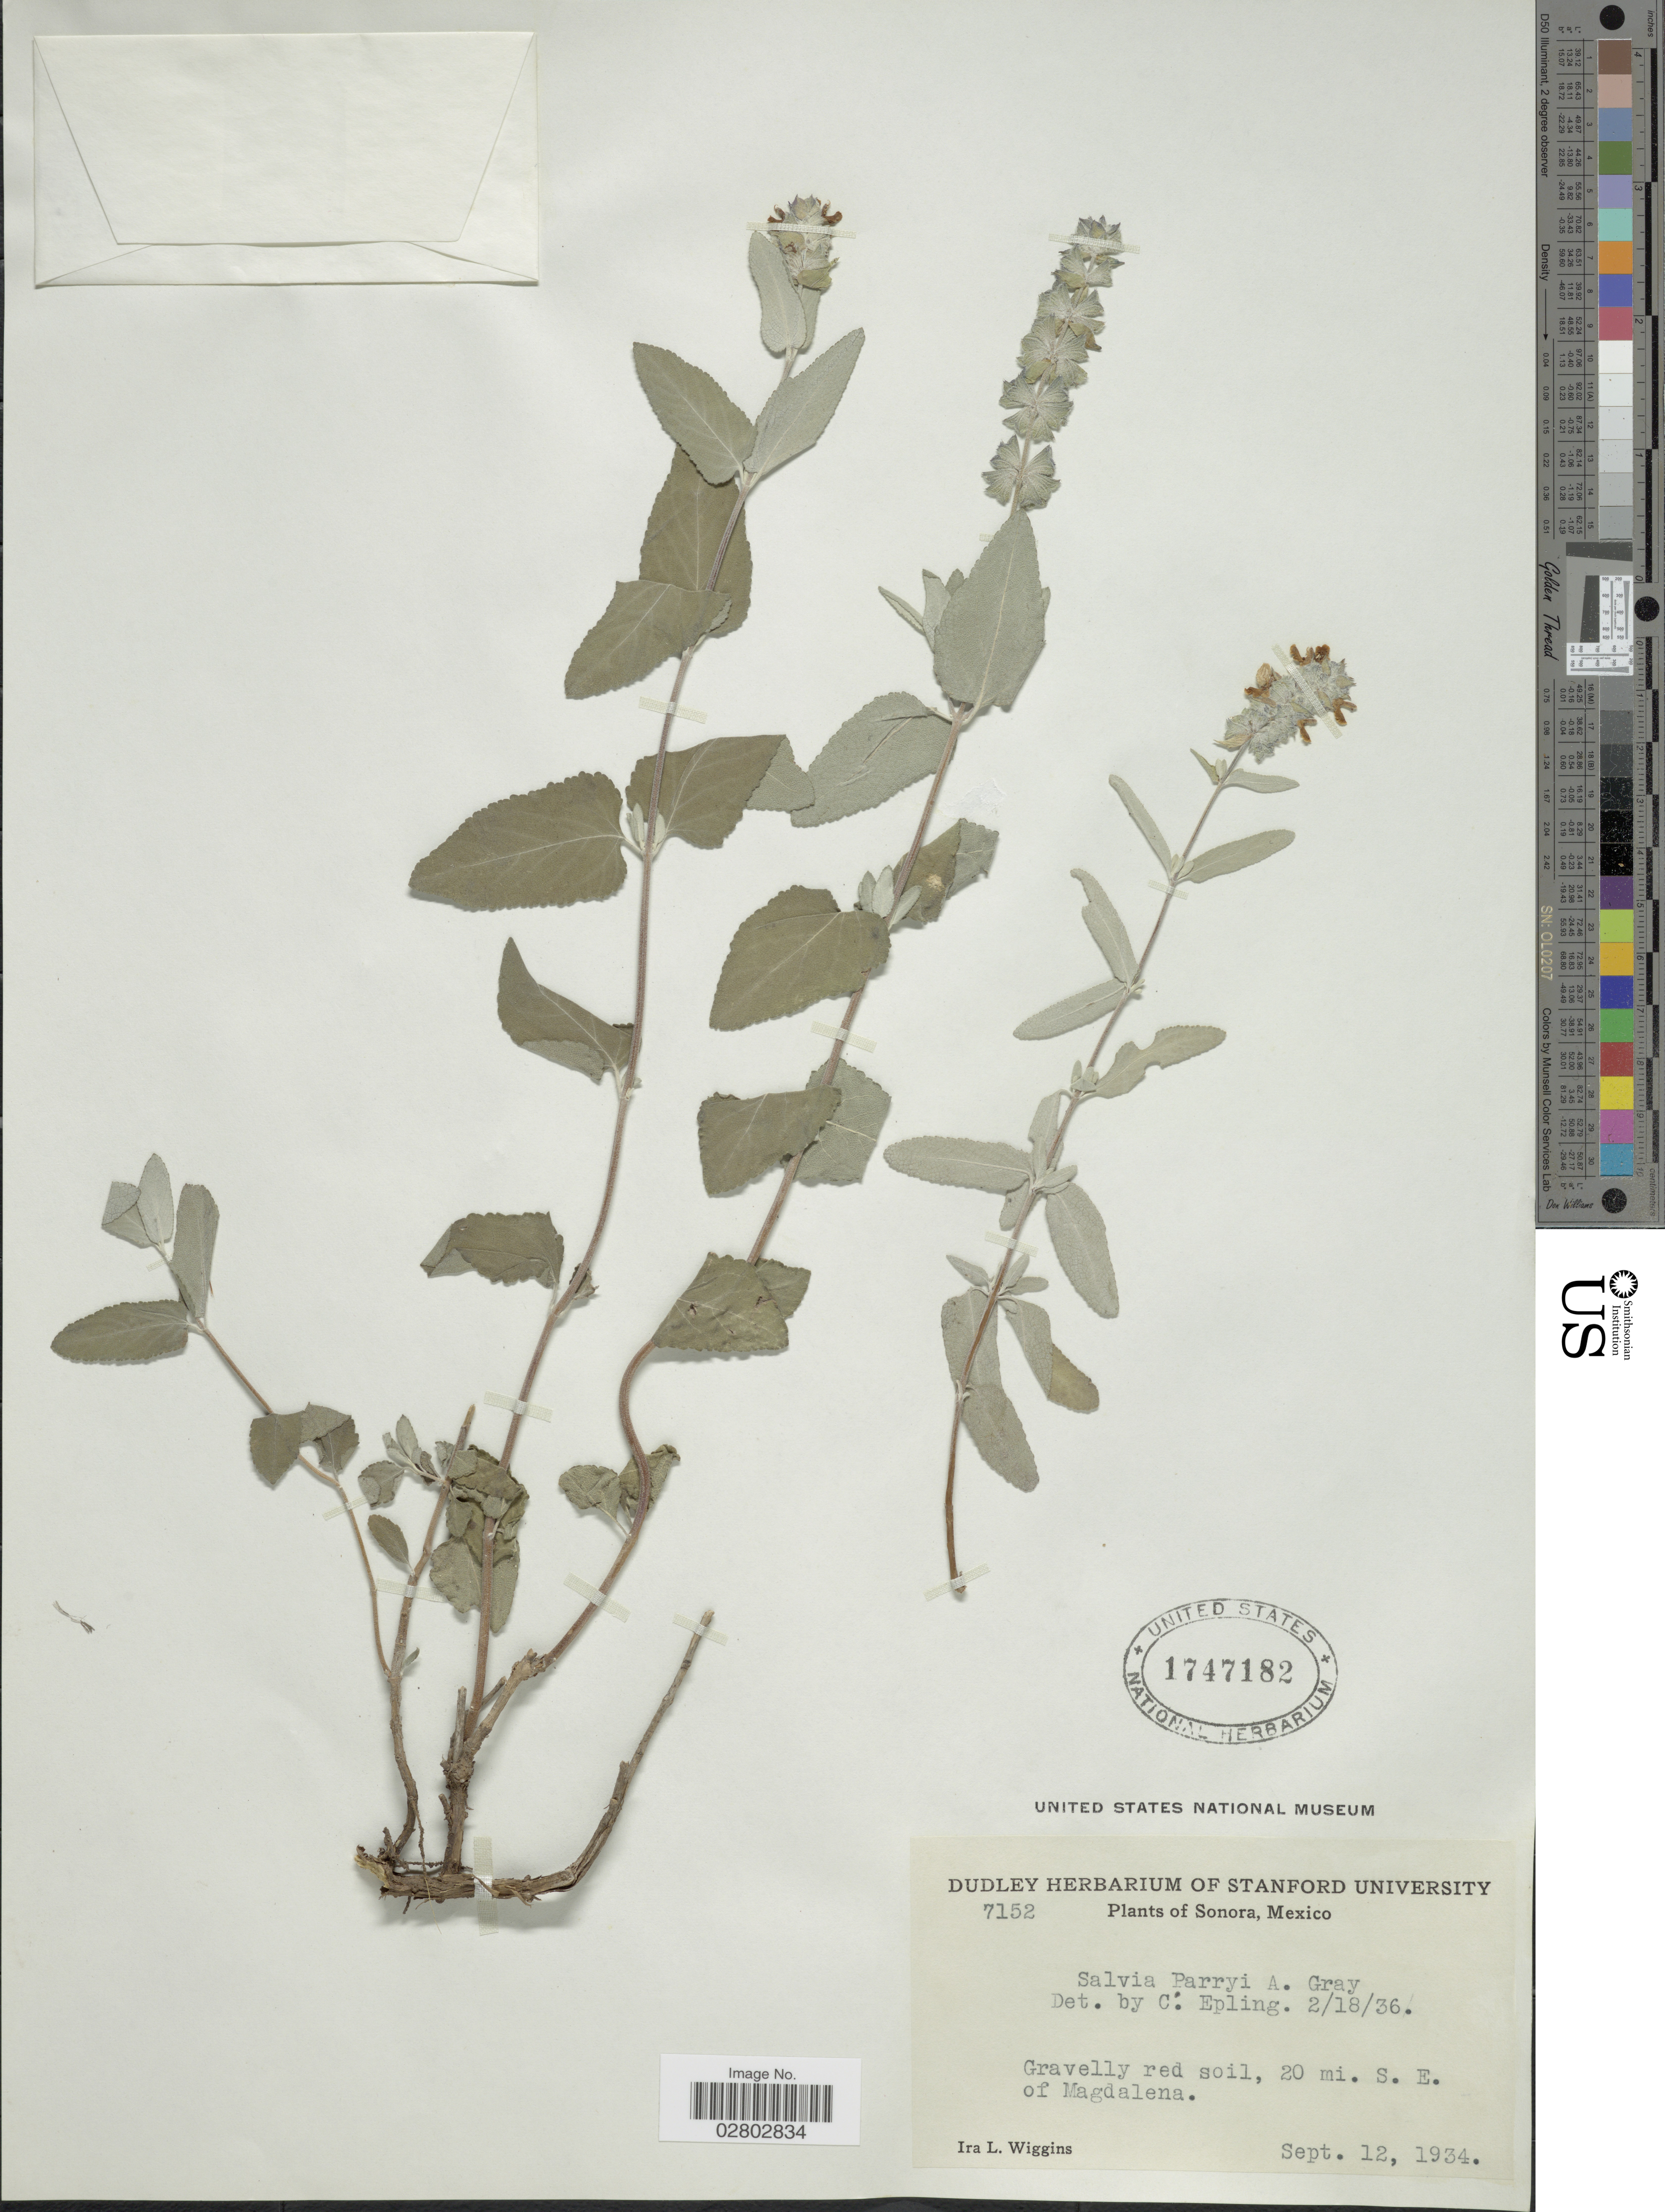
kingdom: Plantae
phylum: Tracheophyta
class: Magnoliopsida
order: Lamiales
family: Lamiaceae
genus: Salvia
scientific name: Salvia parryi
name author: A. Gray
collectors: I. L. Wiggins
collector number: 7152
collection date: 1934-09-12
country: Mexico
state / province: Sonora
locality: Gravelly red soil, 20 mi. S.E. of Magdalena.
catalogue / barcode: US 1747182